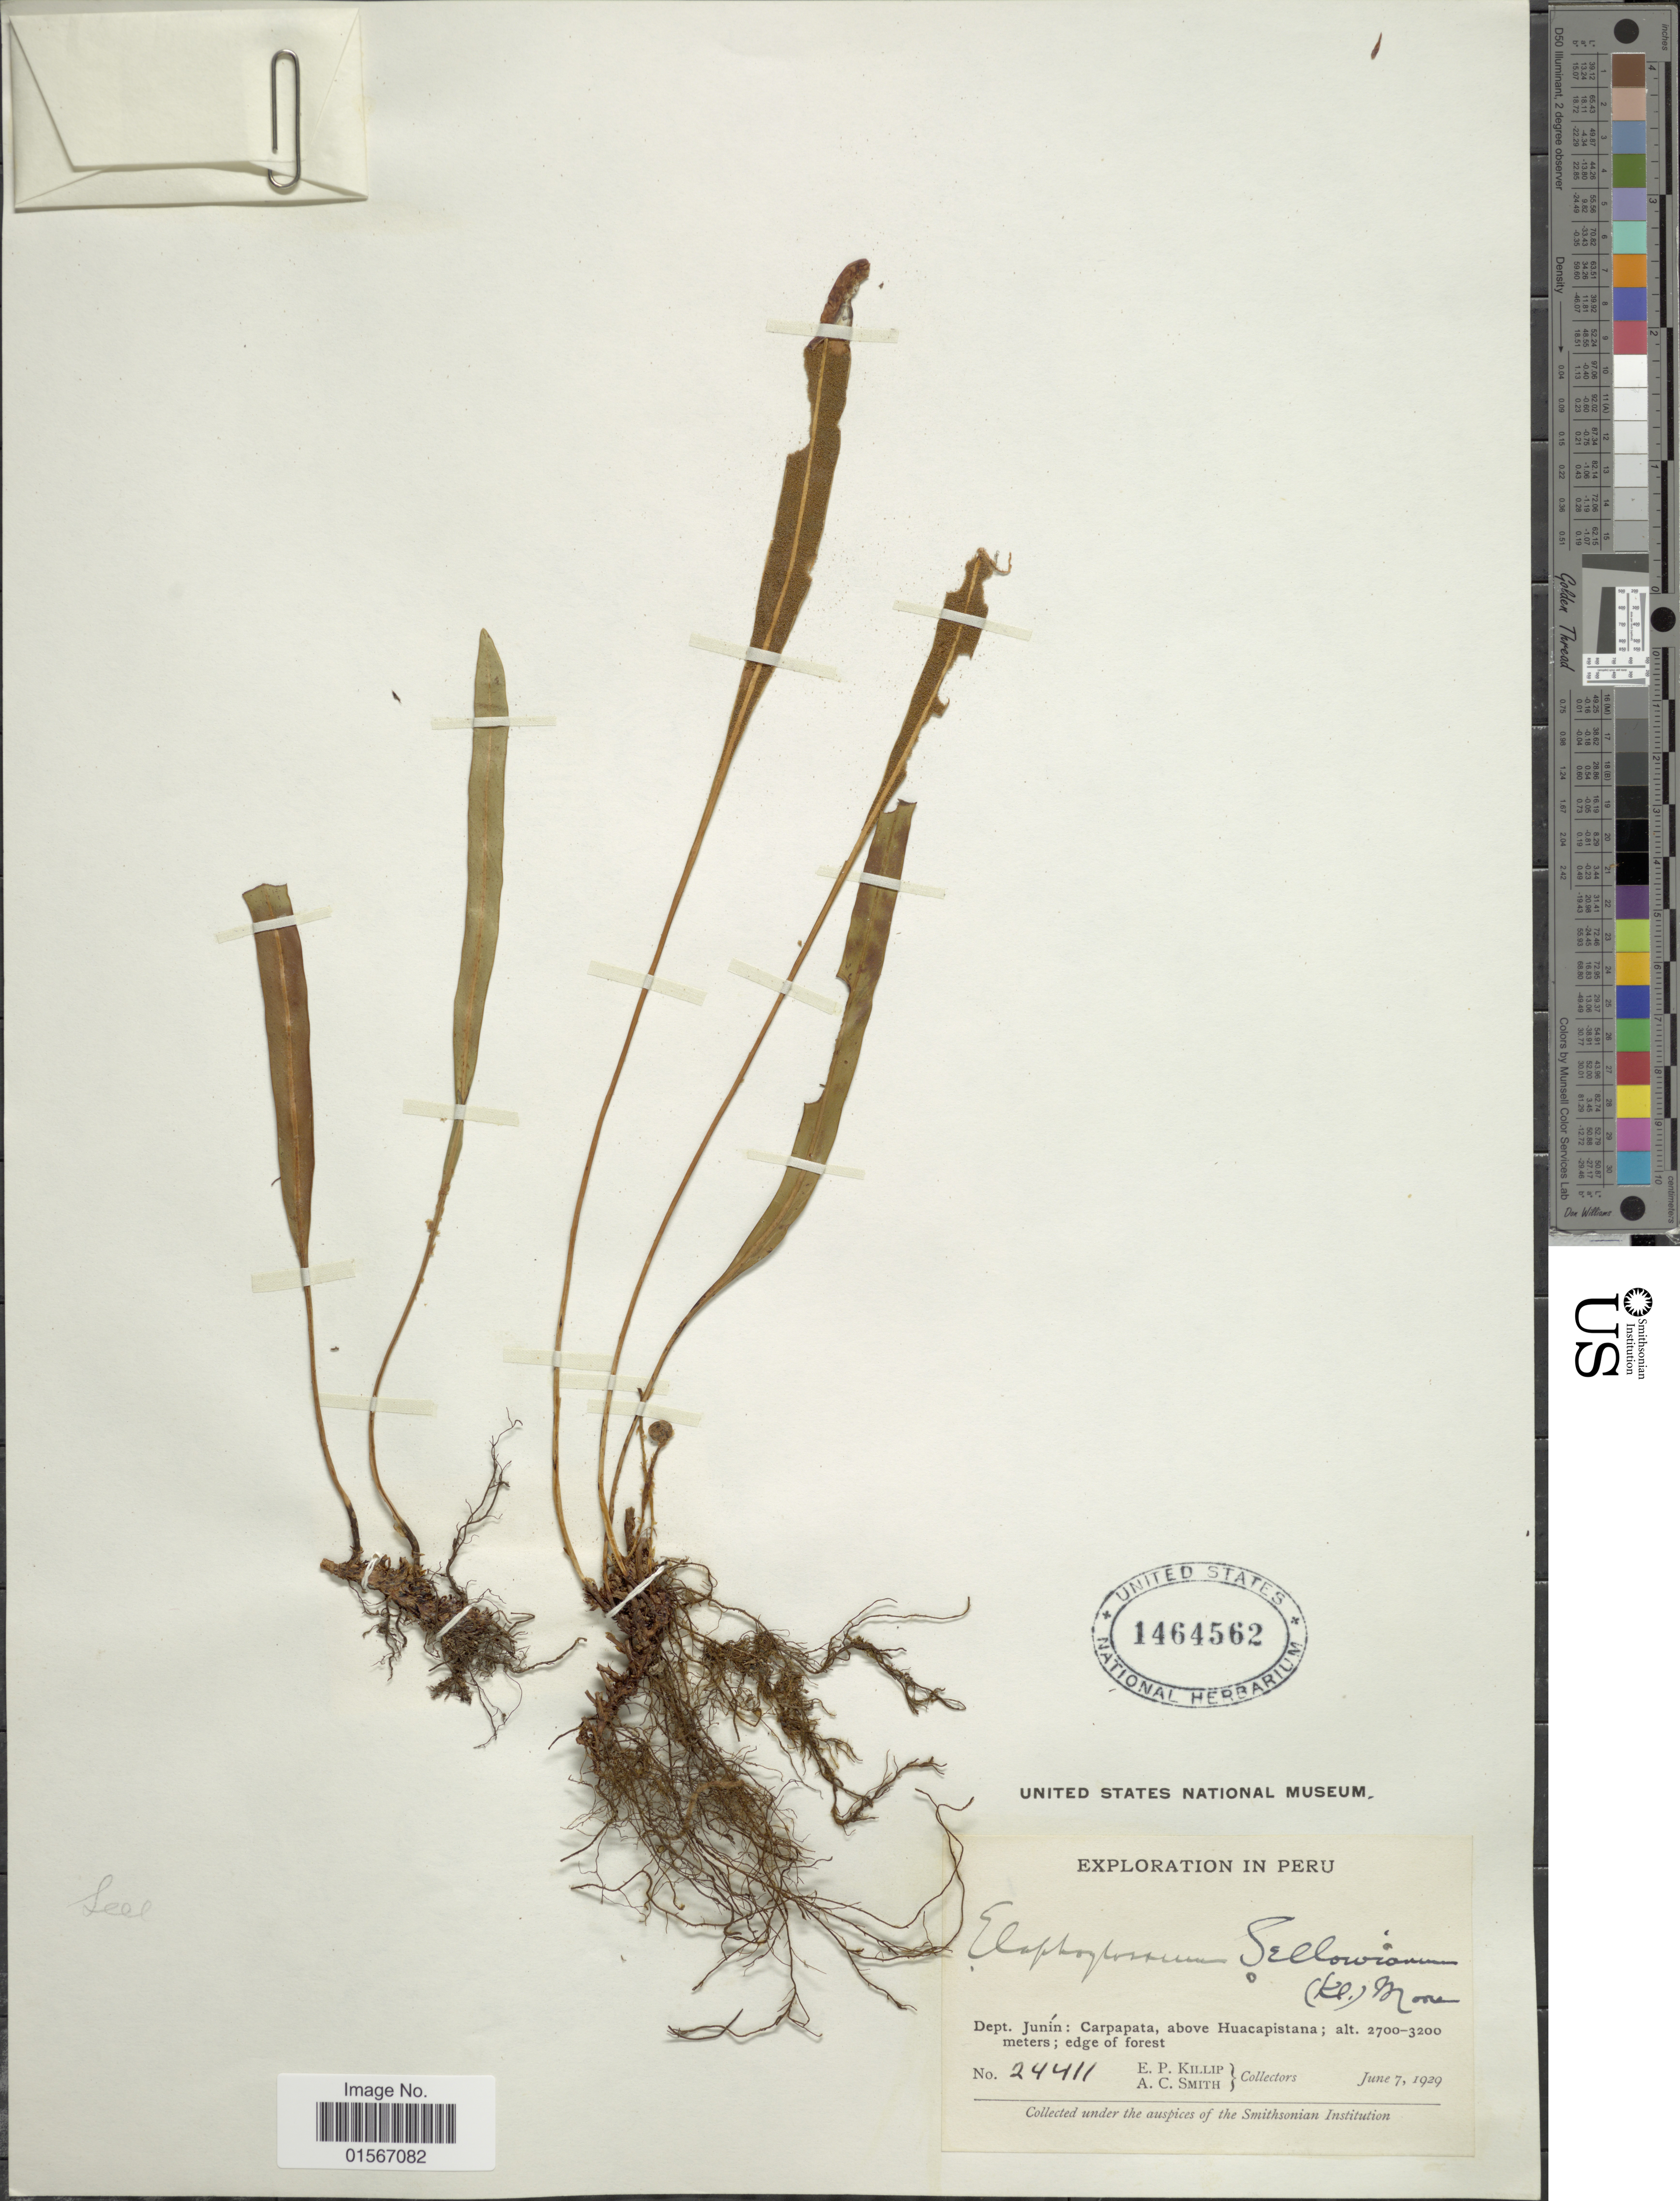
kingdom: Plantae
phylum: Tracheophyta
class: Polypodiopsida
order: Polypodiales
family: Dryopteridaceae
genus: Elaphoglossum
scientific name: Elaphoglossum minutum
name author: (Pohl ex Fée) T. Moore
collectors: E. P. Killip & A. C. Smith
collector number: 24411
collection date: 1929-06-07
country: Peru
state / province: Junín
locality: Dept. Junín: Carpapata, above Huacapistana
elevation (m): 2700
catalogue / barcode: US 1464562